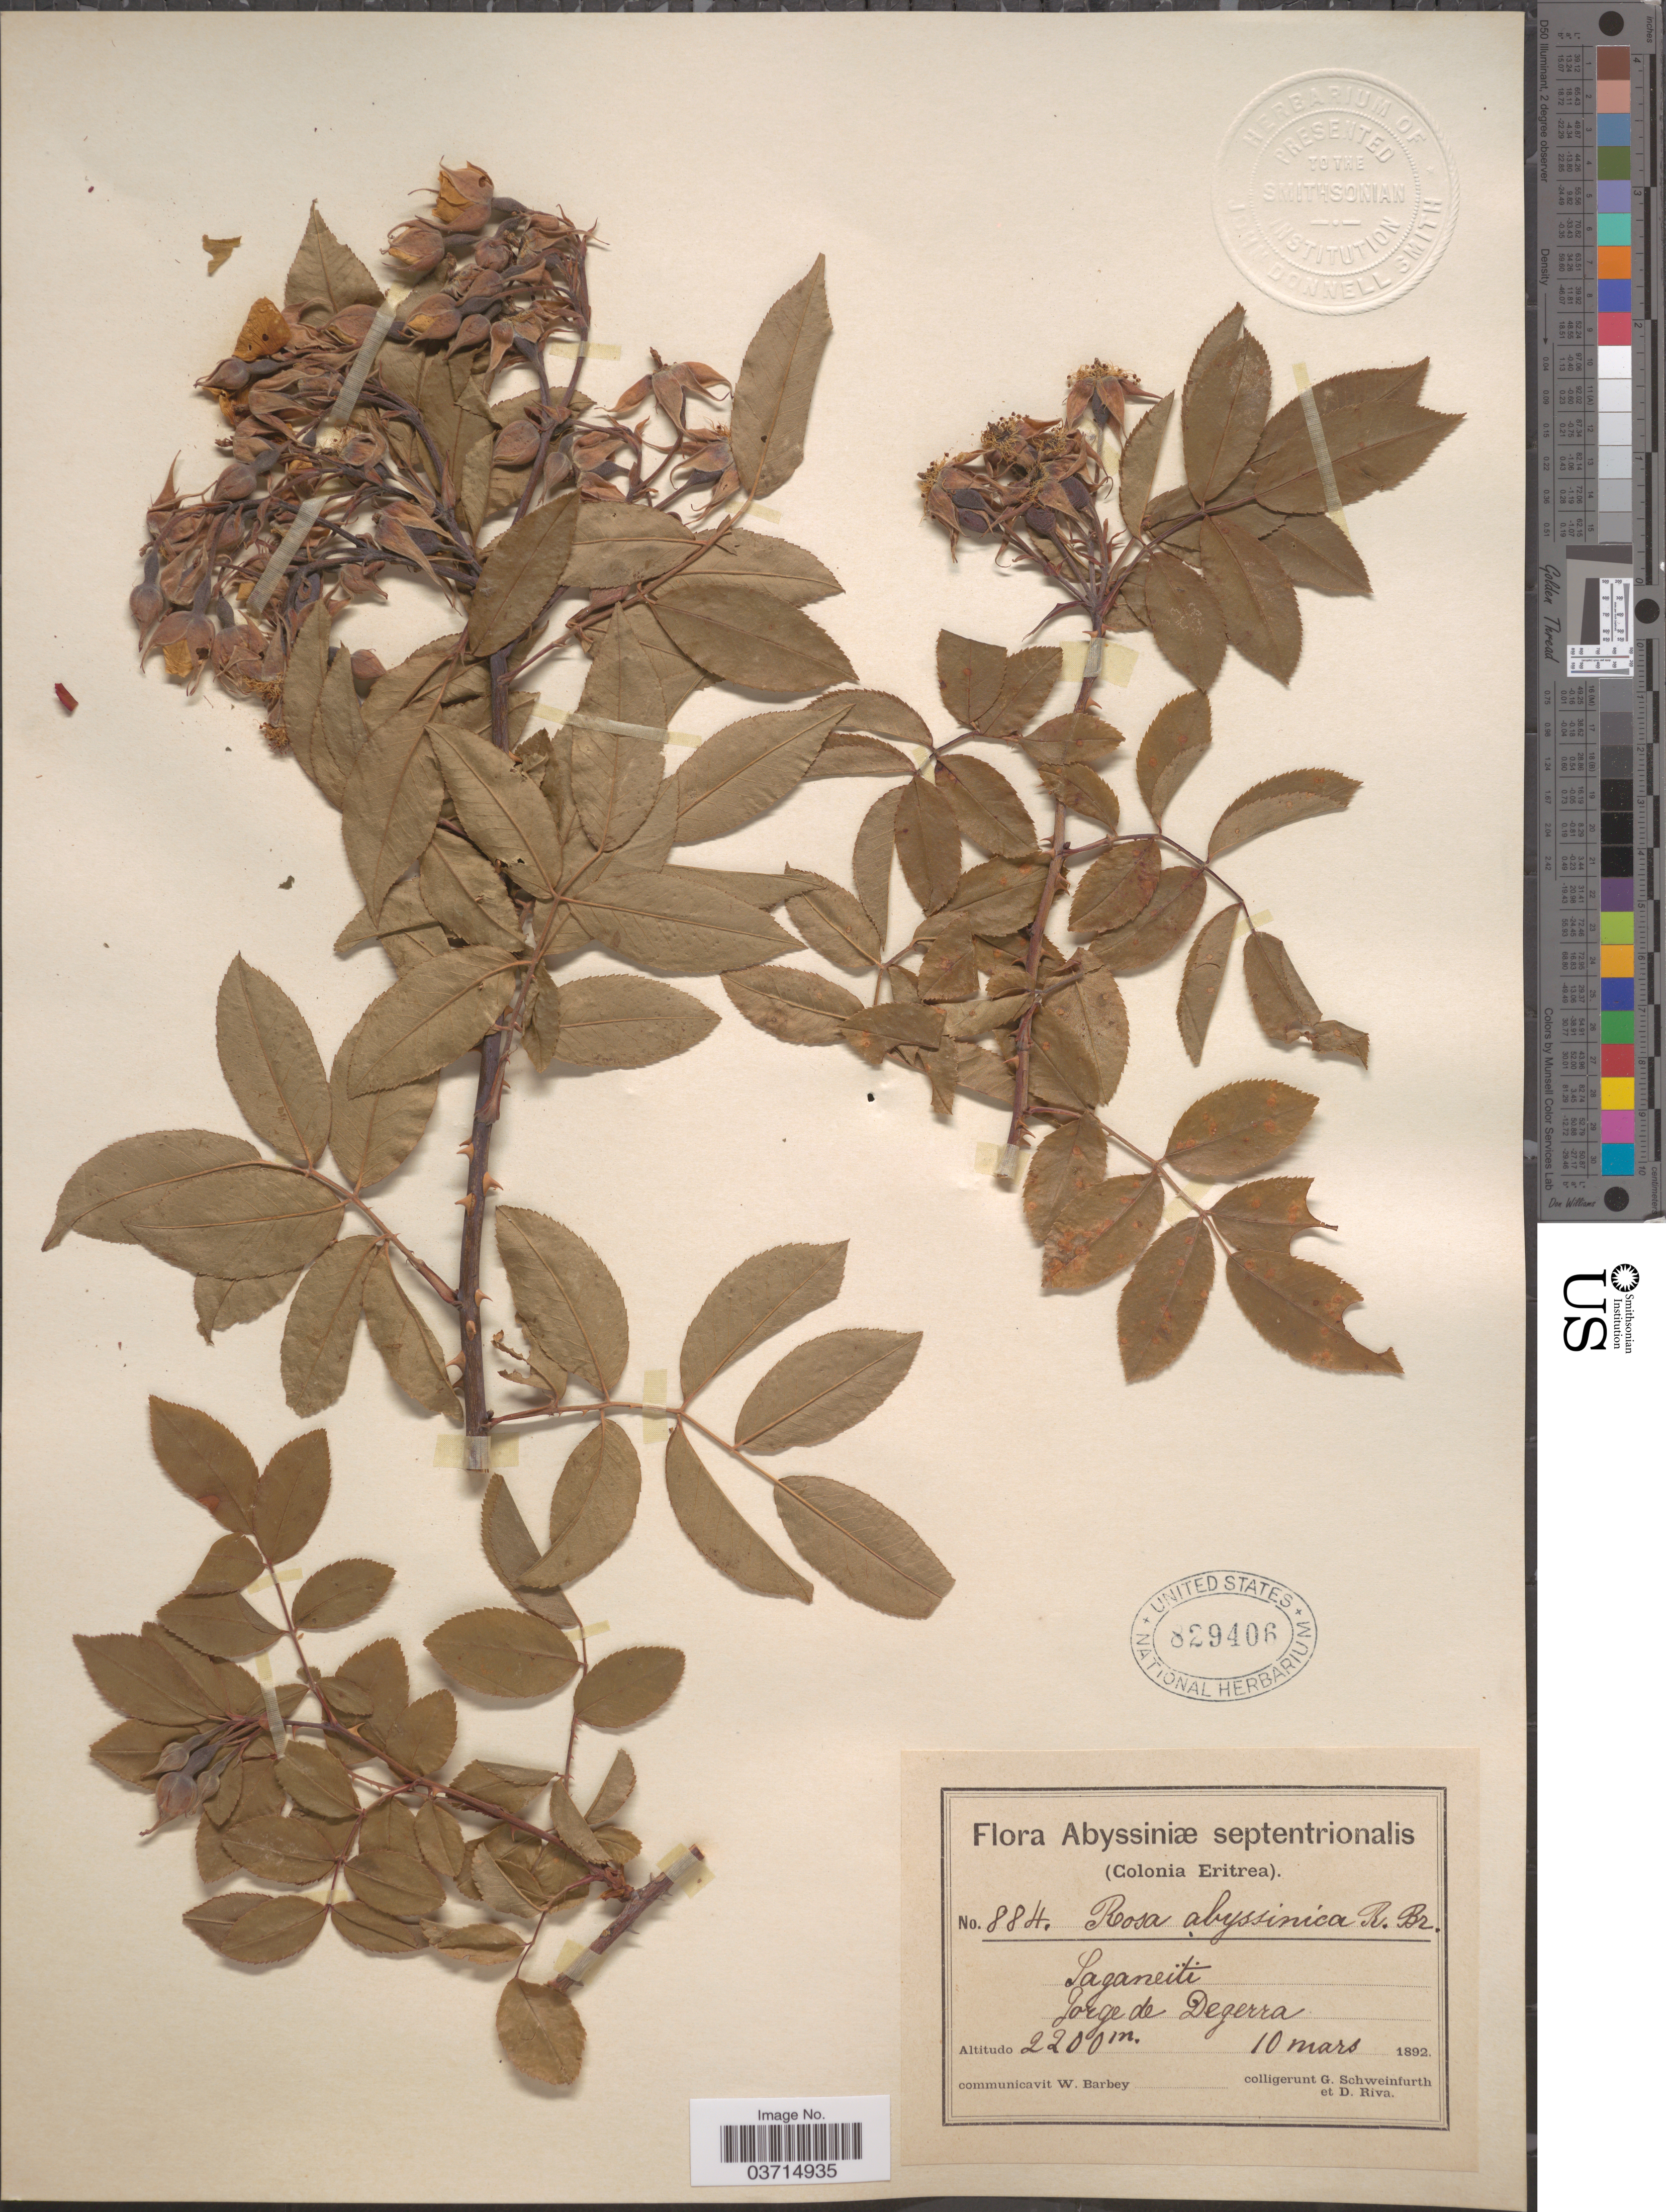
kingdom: Plantae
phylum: Tracheophyta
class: Magnoliopsida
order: Rosales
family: Rosaceae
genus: Rosa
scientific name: Rosa abyssinica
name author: R. Br.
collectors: G. A. Schweinfurth (herbarium) & D. Riva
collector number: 884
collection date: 1892-03-10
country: Eritrea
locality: Abyssiniæ septentrionalis (Colonia Eritrea). Laganeiti. Gorge de Degerra.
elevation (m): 2200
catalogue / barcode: US 829406